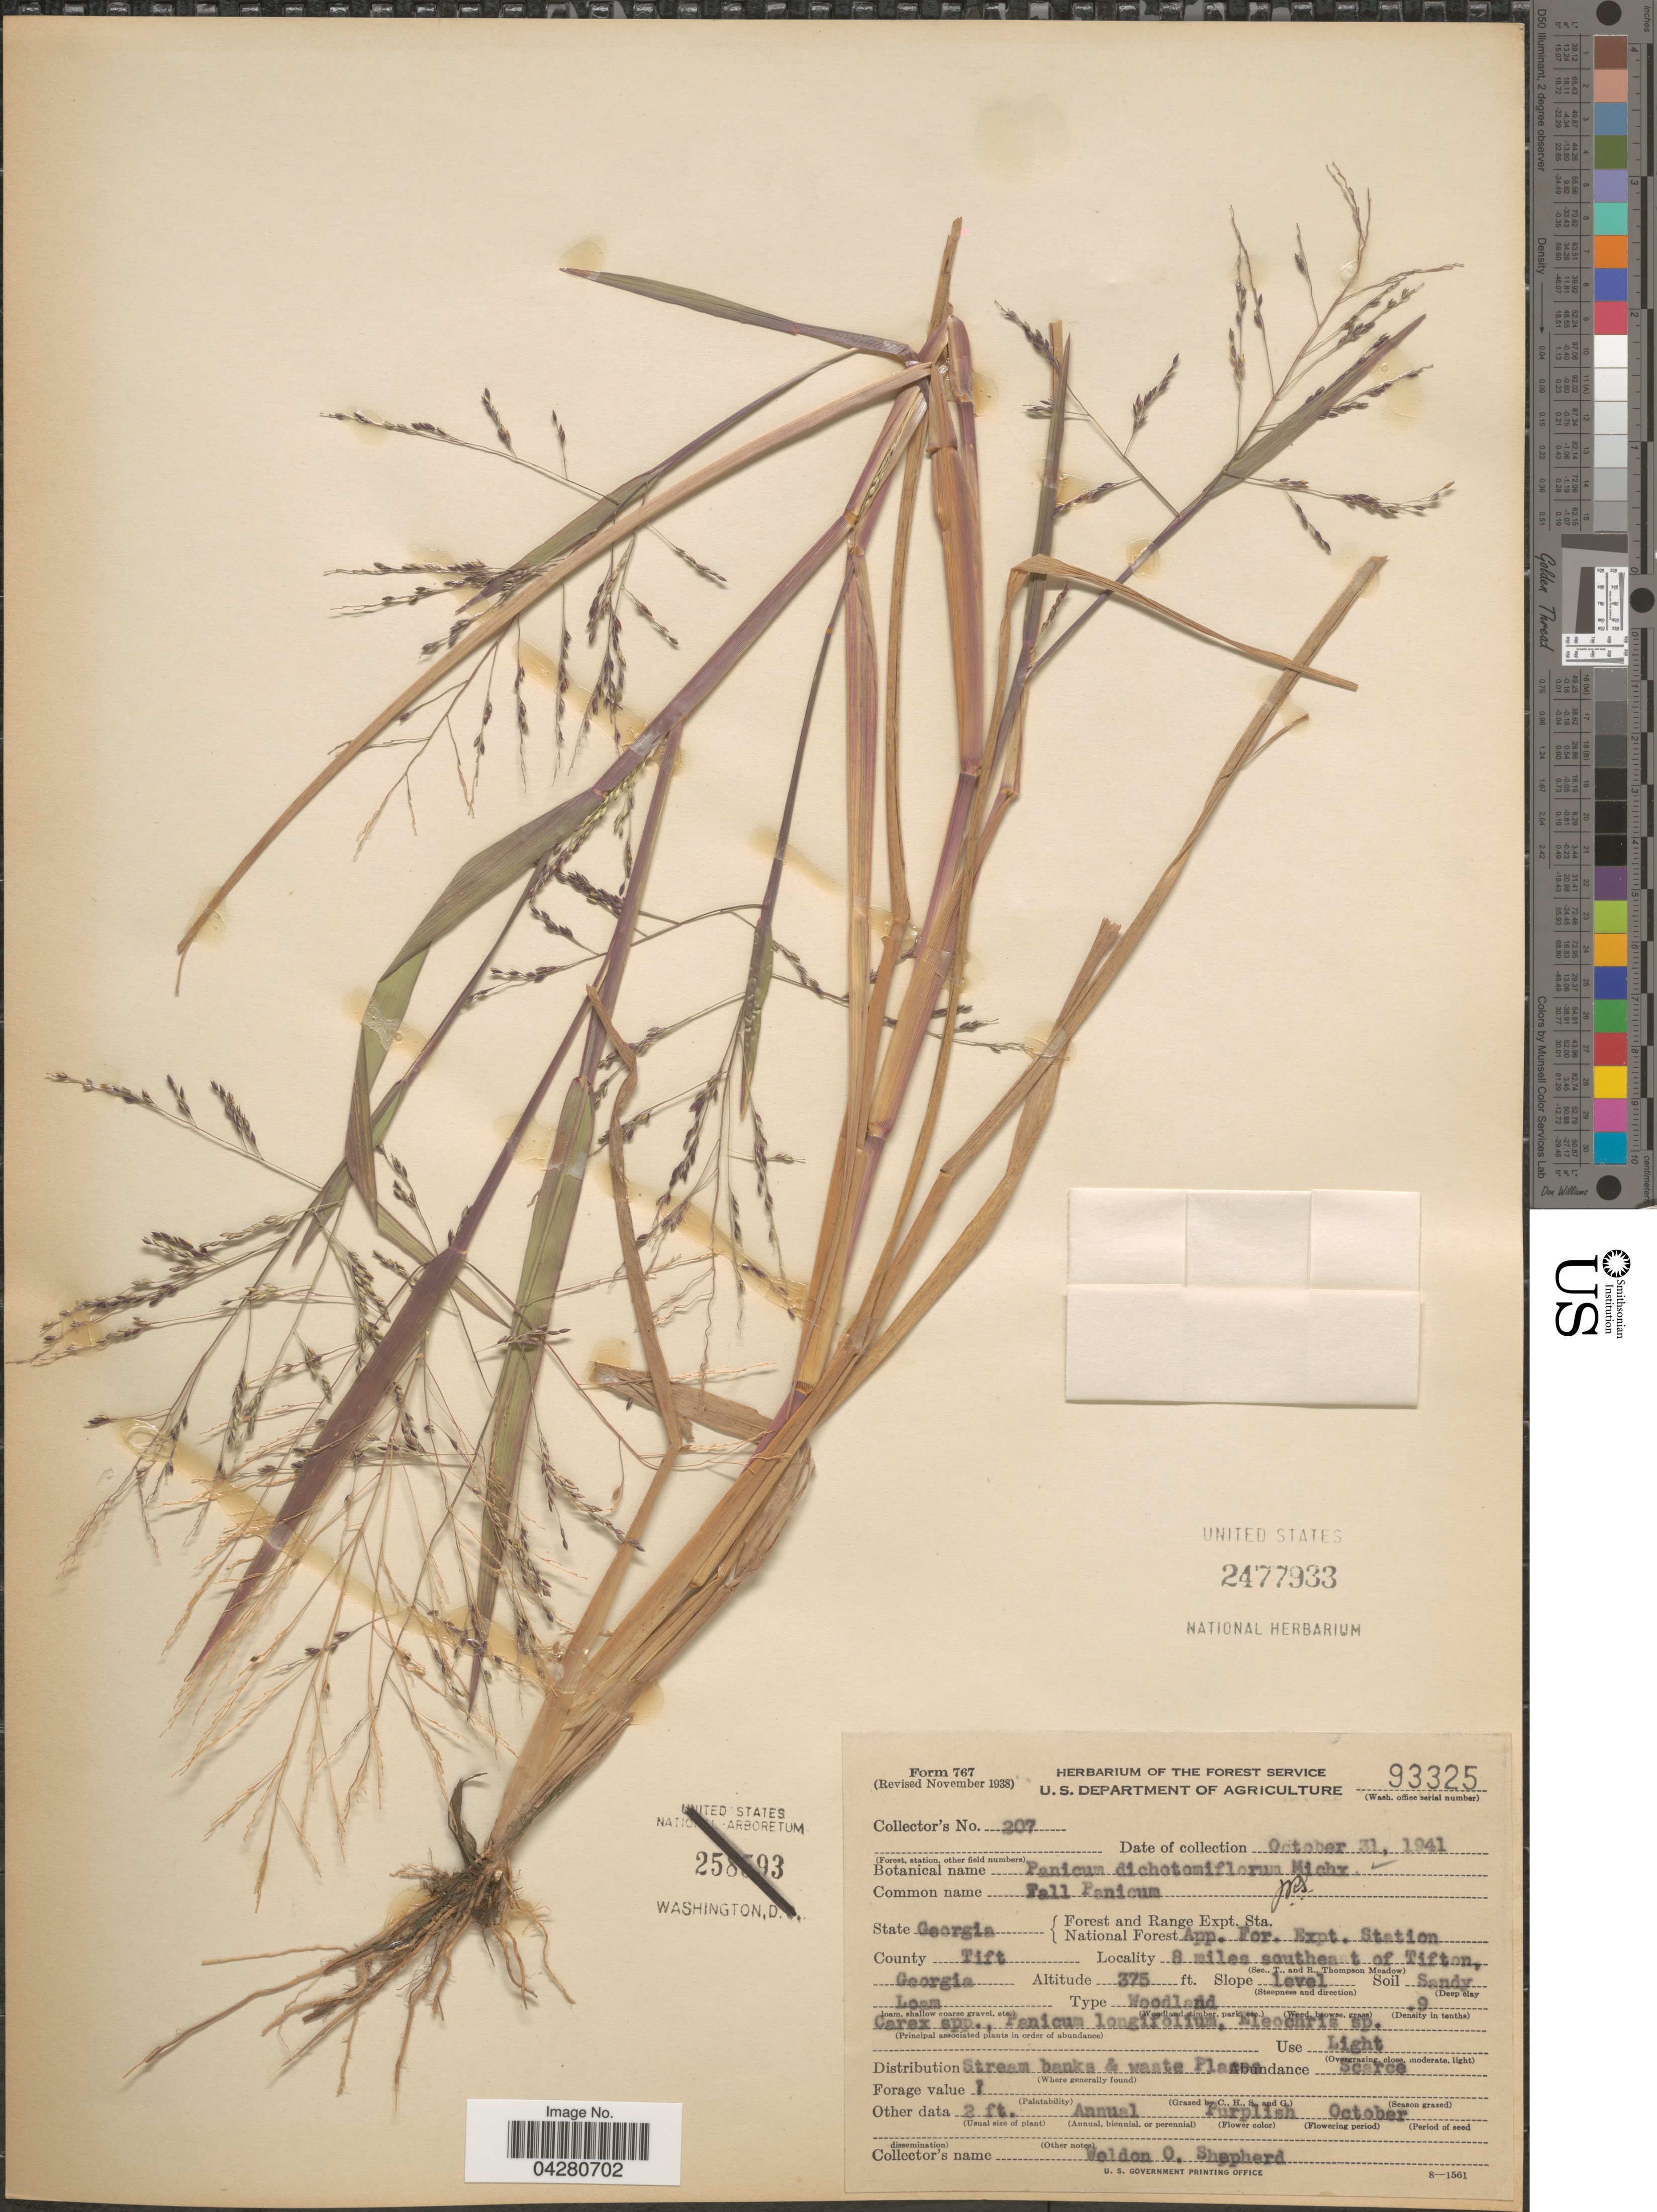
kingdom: Plantae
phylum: Tracheophyta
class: Liliopsida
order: Poales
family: Poaceae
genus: Dichanthelium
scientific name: Dichanthelium dichotomum var. dichotomum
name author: (L.) Gould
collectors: W. Shepherd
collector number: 207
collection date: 1941-10-31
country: United States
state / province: Georgia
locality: Forest and Range Expt. Sta. National Forest App. For. Expt. Station. County Tift. 8 miles southeast of Tifton.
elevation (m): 114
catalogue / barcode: US 2477933